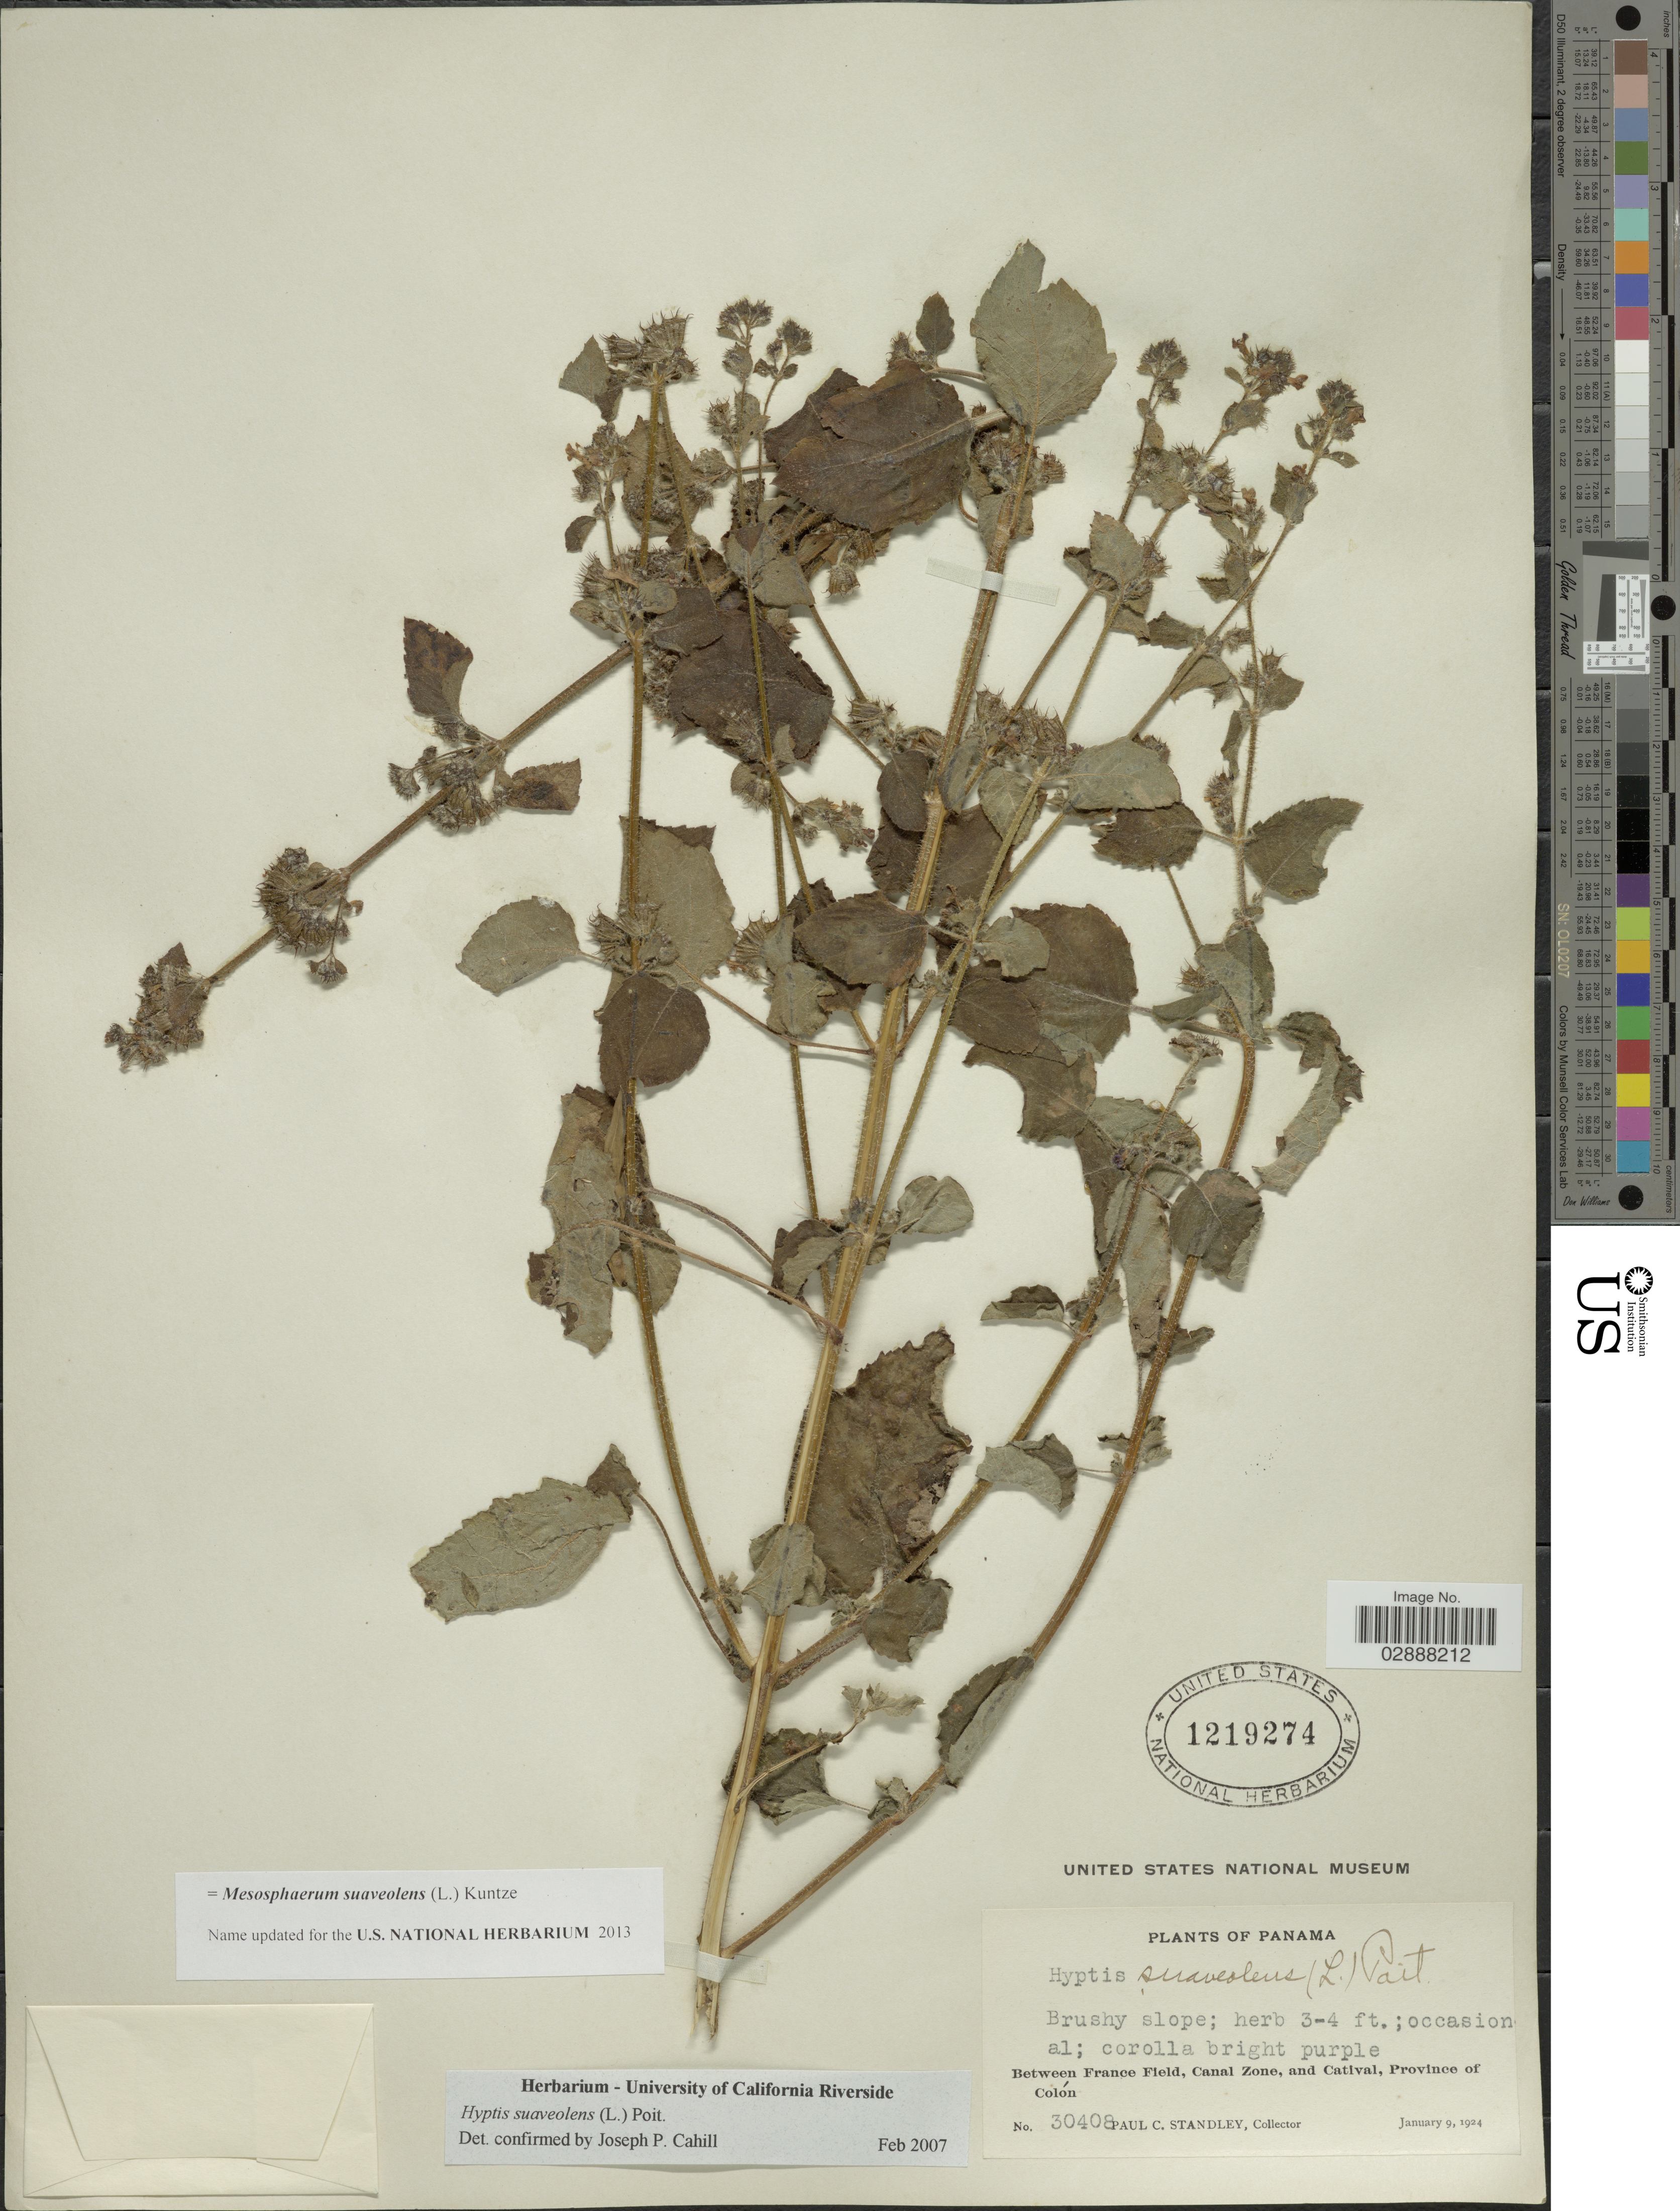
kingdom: Plantae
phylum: Tracheophyta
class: Magnoliopsida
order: Lamiales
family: Lamiaceae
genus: Mesosphaerum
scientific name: Mesosphaerum suaveolens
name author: (L.) Kuntze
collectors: P. C. Standley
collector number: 30408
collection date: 1924-01-09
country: Panama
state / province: Colón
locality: Between France Field, Canal Zone, and Catival.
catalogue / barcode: US 1219274